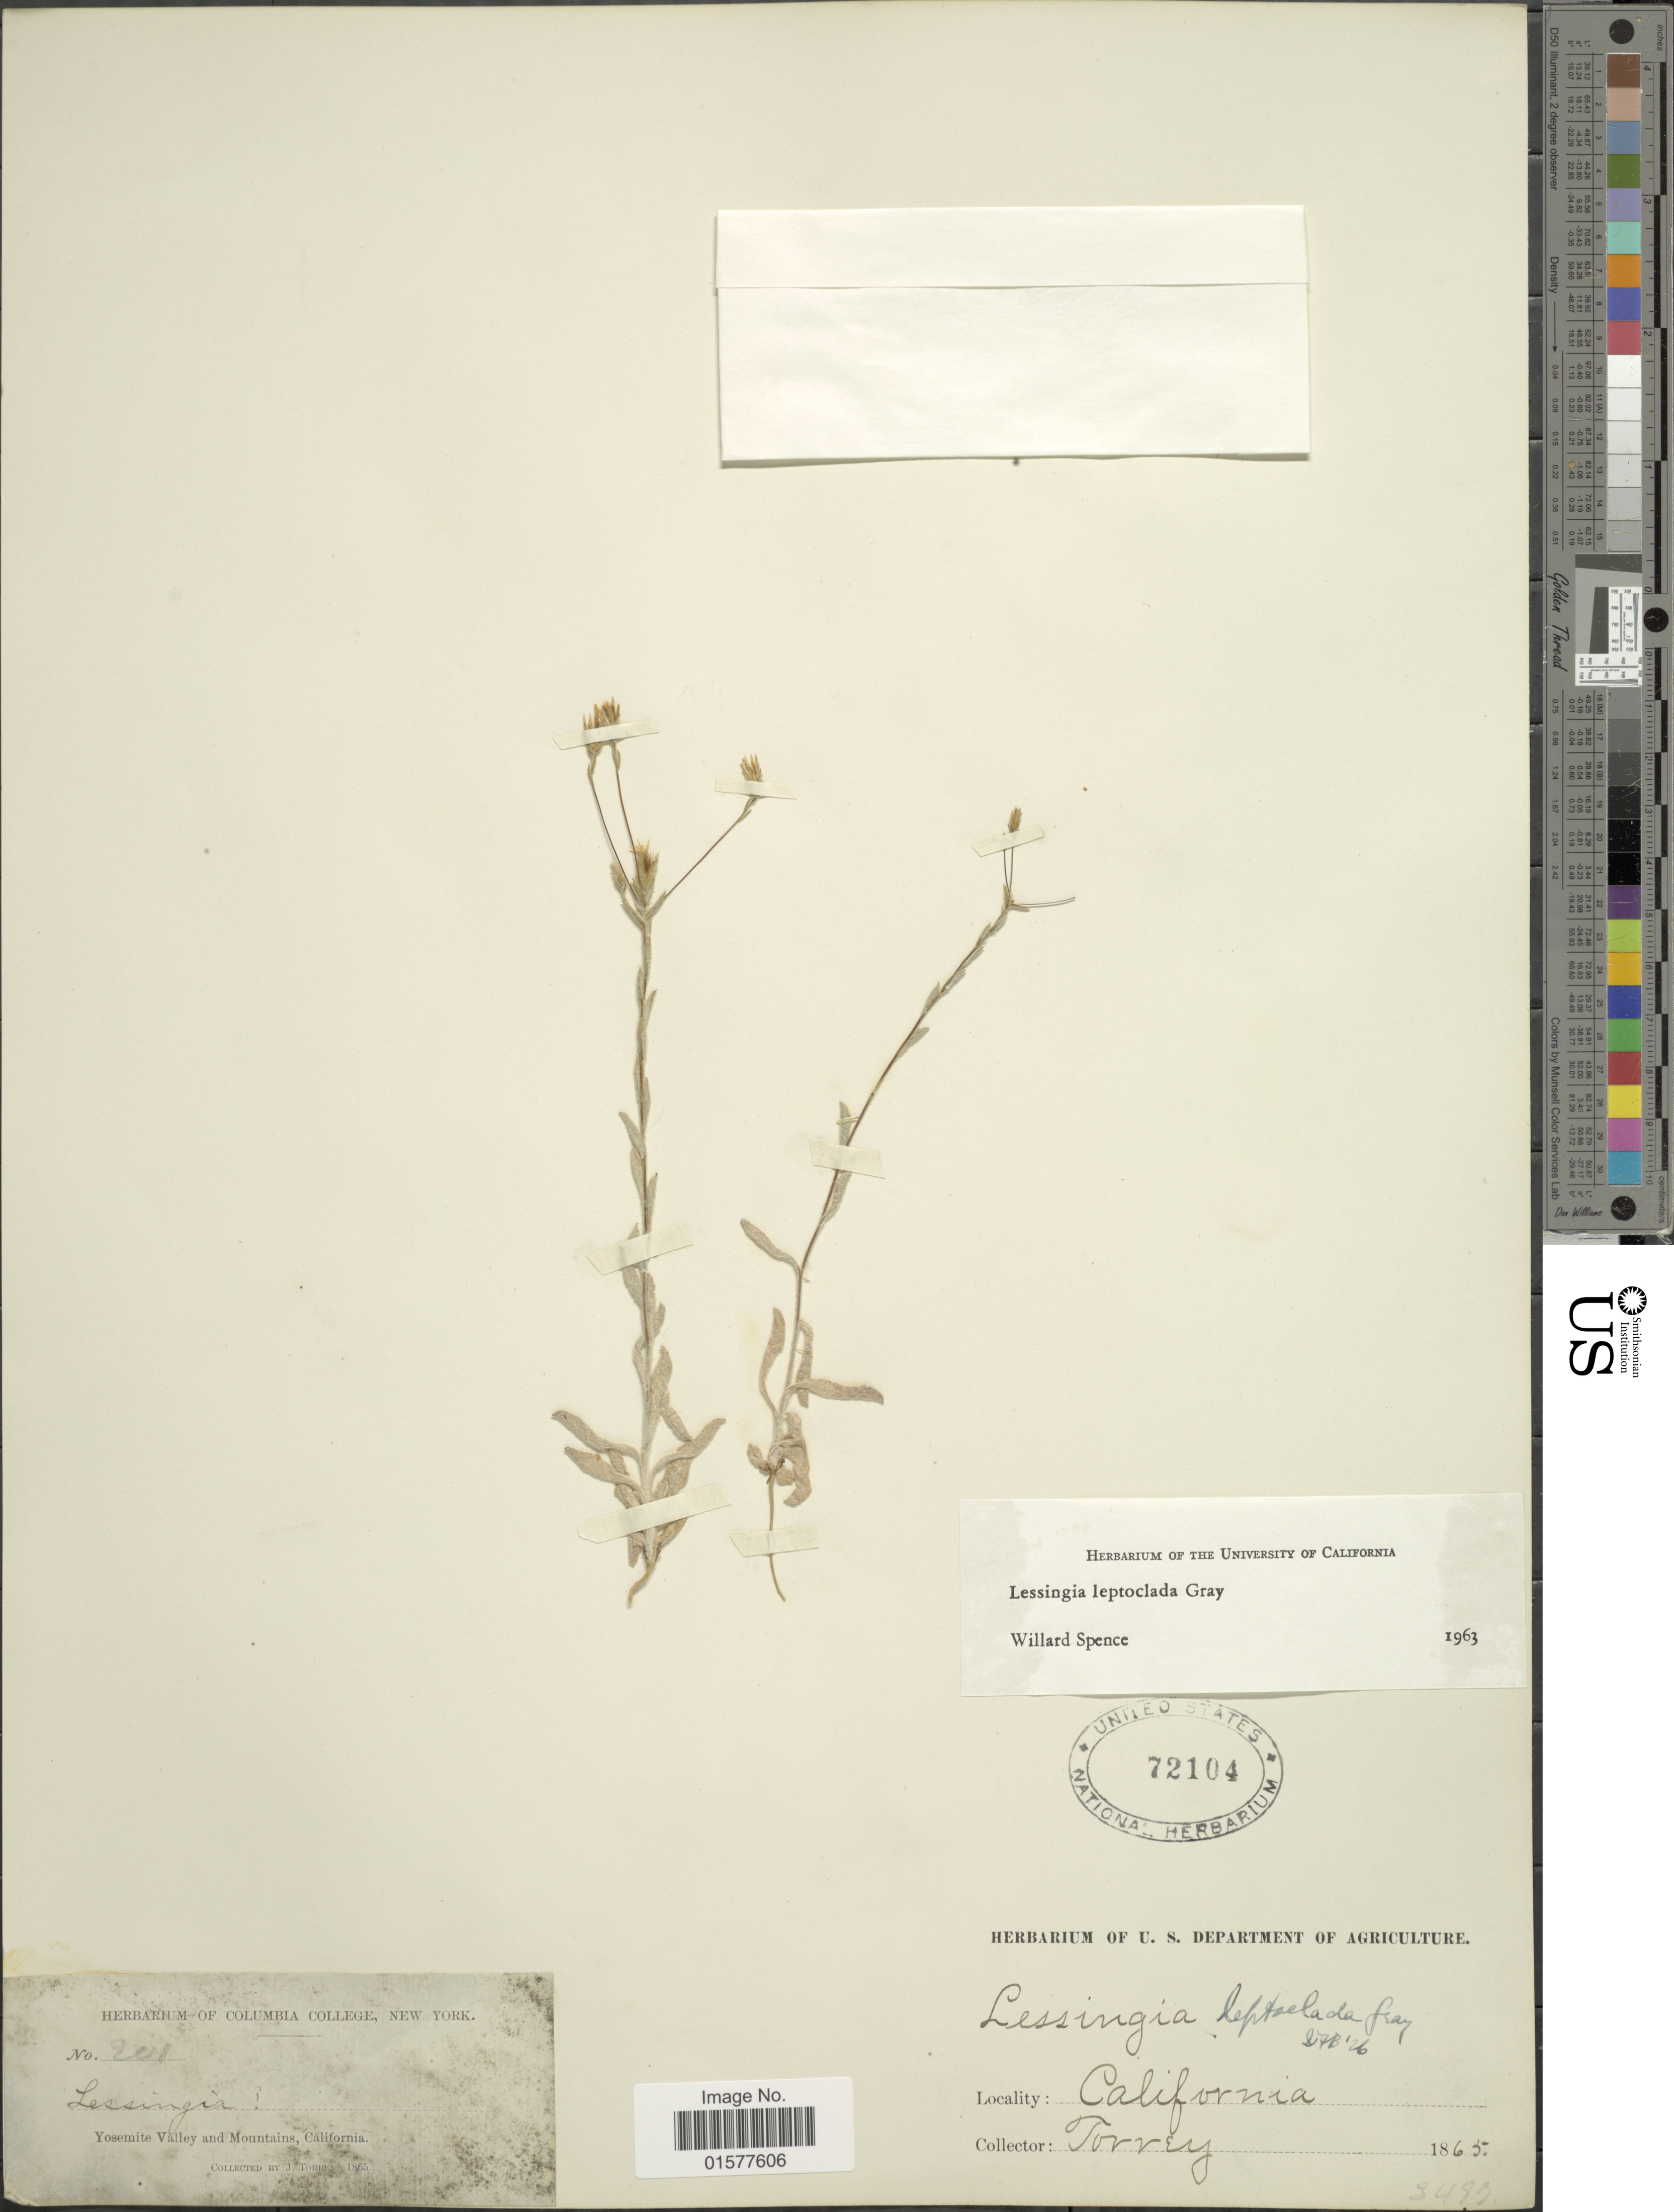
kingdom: Plantae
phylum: Tracheophyta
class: Magnoliopsida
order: Asterales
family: Asteraceae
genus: Lessingia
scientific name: Lessingia leptoclada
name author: A. Gray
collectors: J. Torrey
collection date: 1865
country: United States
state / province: California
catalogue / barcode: US 72104